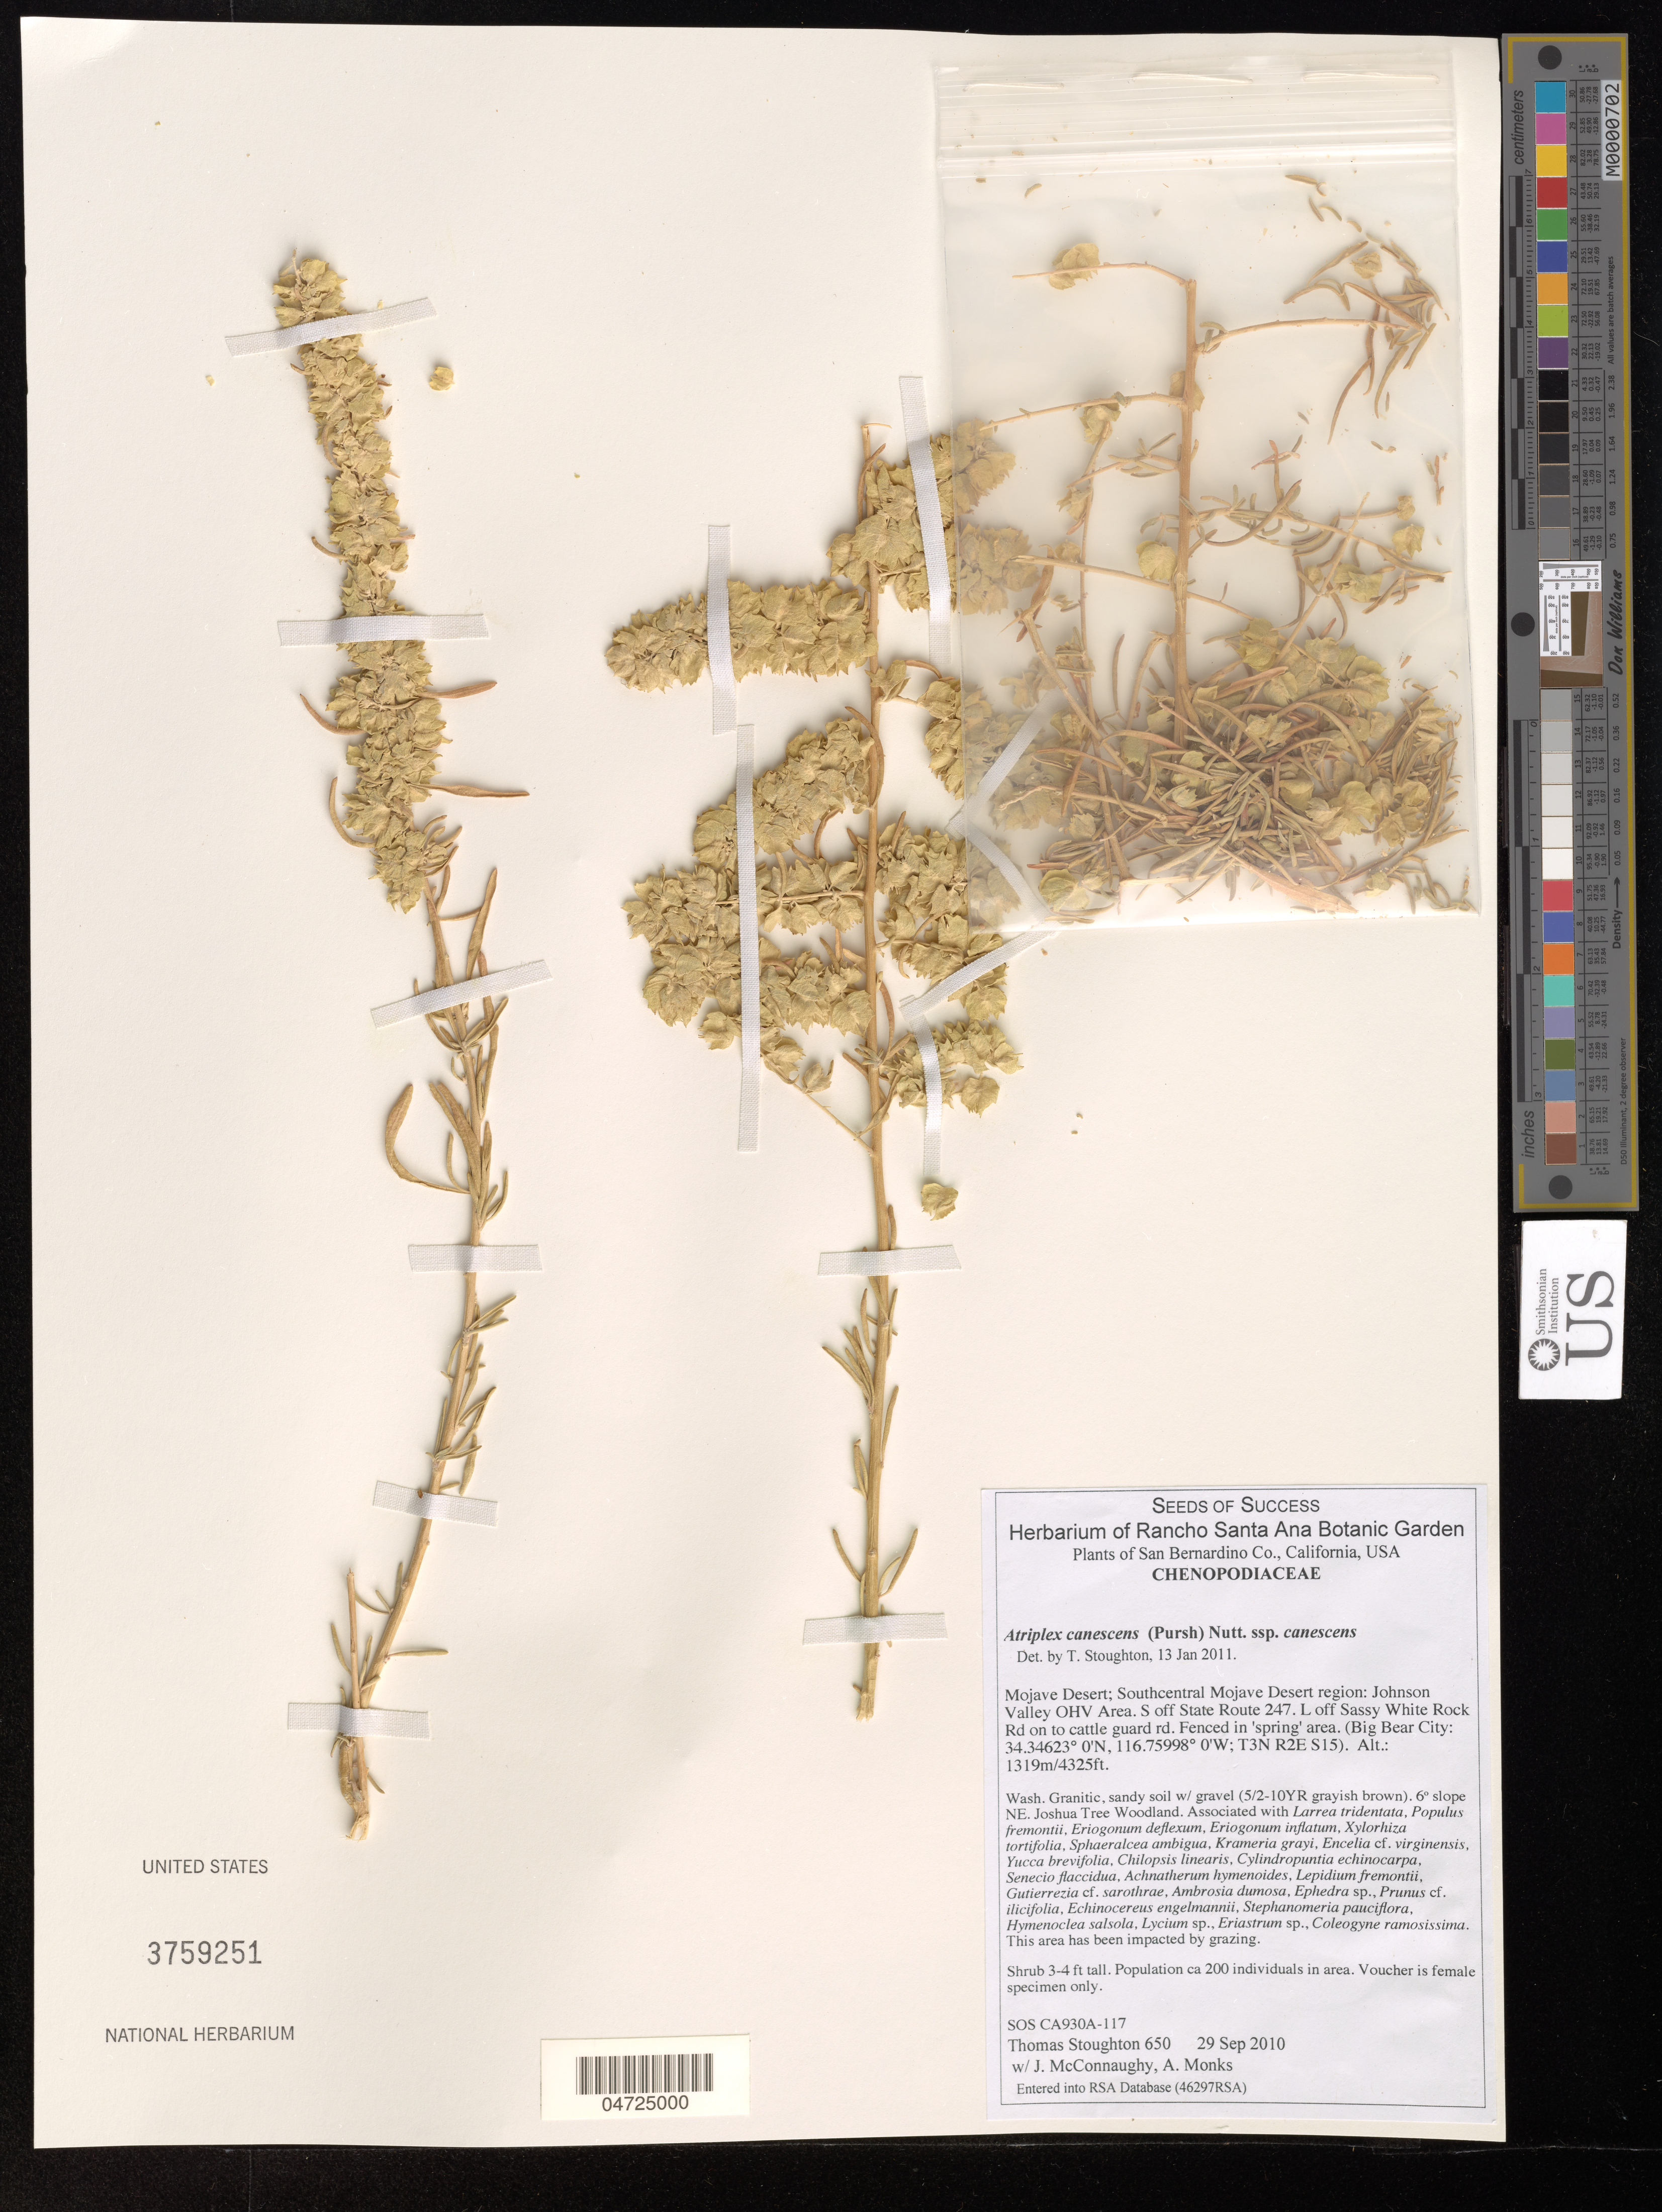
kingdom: Plantae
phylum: Tracheophyta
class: Magnoliopsida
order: Caryophyllales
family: Amaranthaceae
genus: Atriplex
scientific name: Atriplex canescens subsp. canescens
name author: (Pursh) Nutt.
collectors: T. Stoughton, J. McConnaughy & A. Monks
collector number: SOS CA930A-117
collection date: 2010-09-29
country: United States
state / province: California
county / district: San Bernardino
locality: San Bernardino Co. Mojave Desert; Southcentral Mojave Desert region: Johnson Valley OHV Area. S off State Route 247. L off Sassy White Rock Rd on to cattle guard rd. Fenced in 'spring' area. (Big Bear City; T3N R2E S15).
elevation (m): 1319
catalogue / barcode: US 3759251